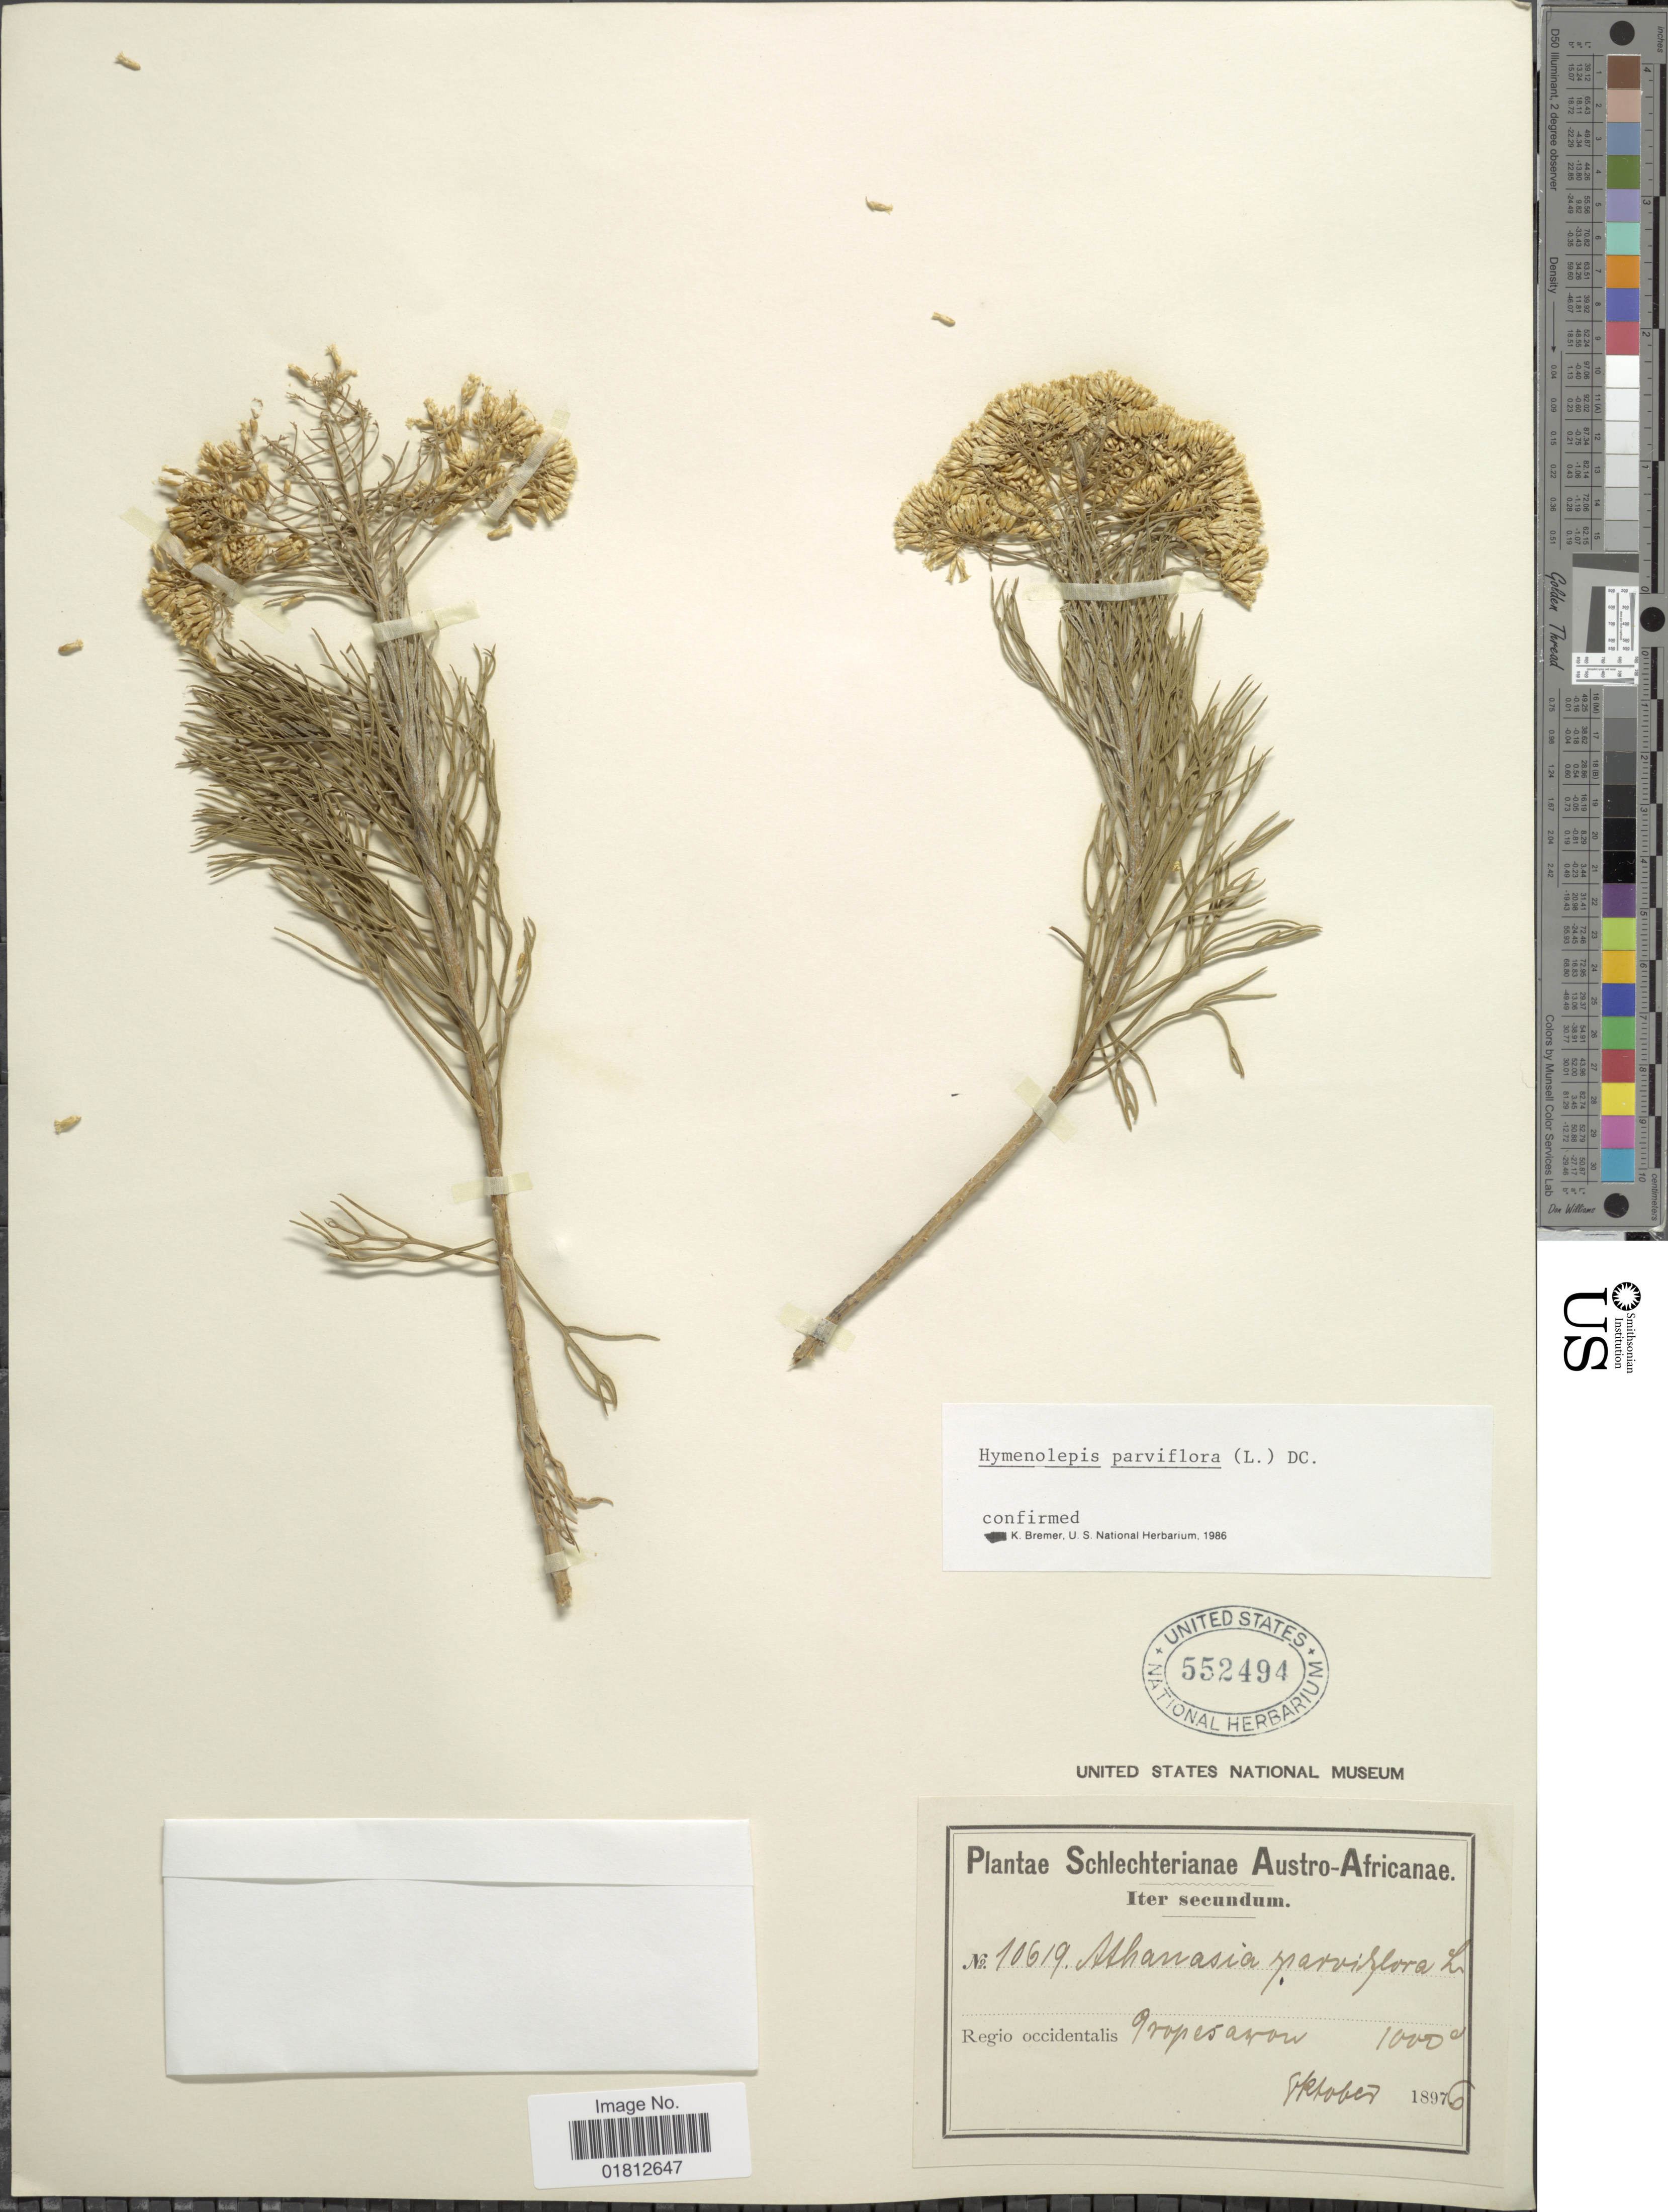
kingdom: Plantae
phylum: Tracheophyta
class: Magnoliopsida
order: Asterales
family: Asteraceae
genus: Hymenolepis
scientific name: Hymenolepis parviflora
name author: (L.) DC.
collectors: Schlechter, --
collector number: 10619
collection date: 1896-10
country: South Africa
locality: Austro-Africanae, Gropesawan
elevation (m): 305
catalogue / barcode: US 552494